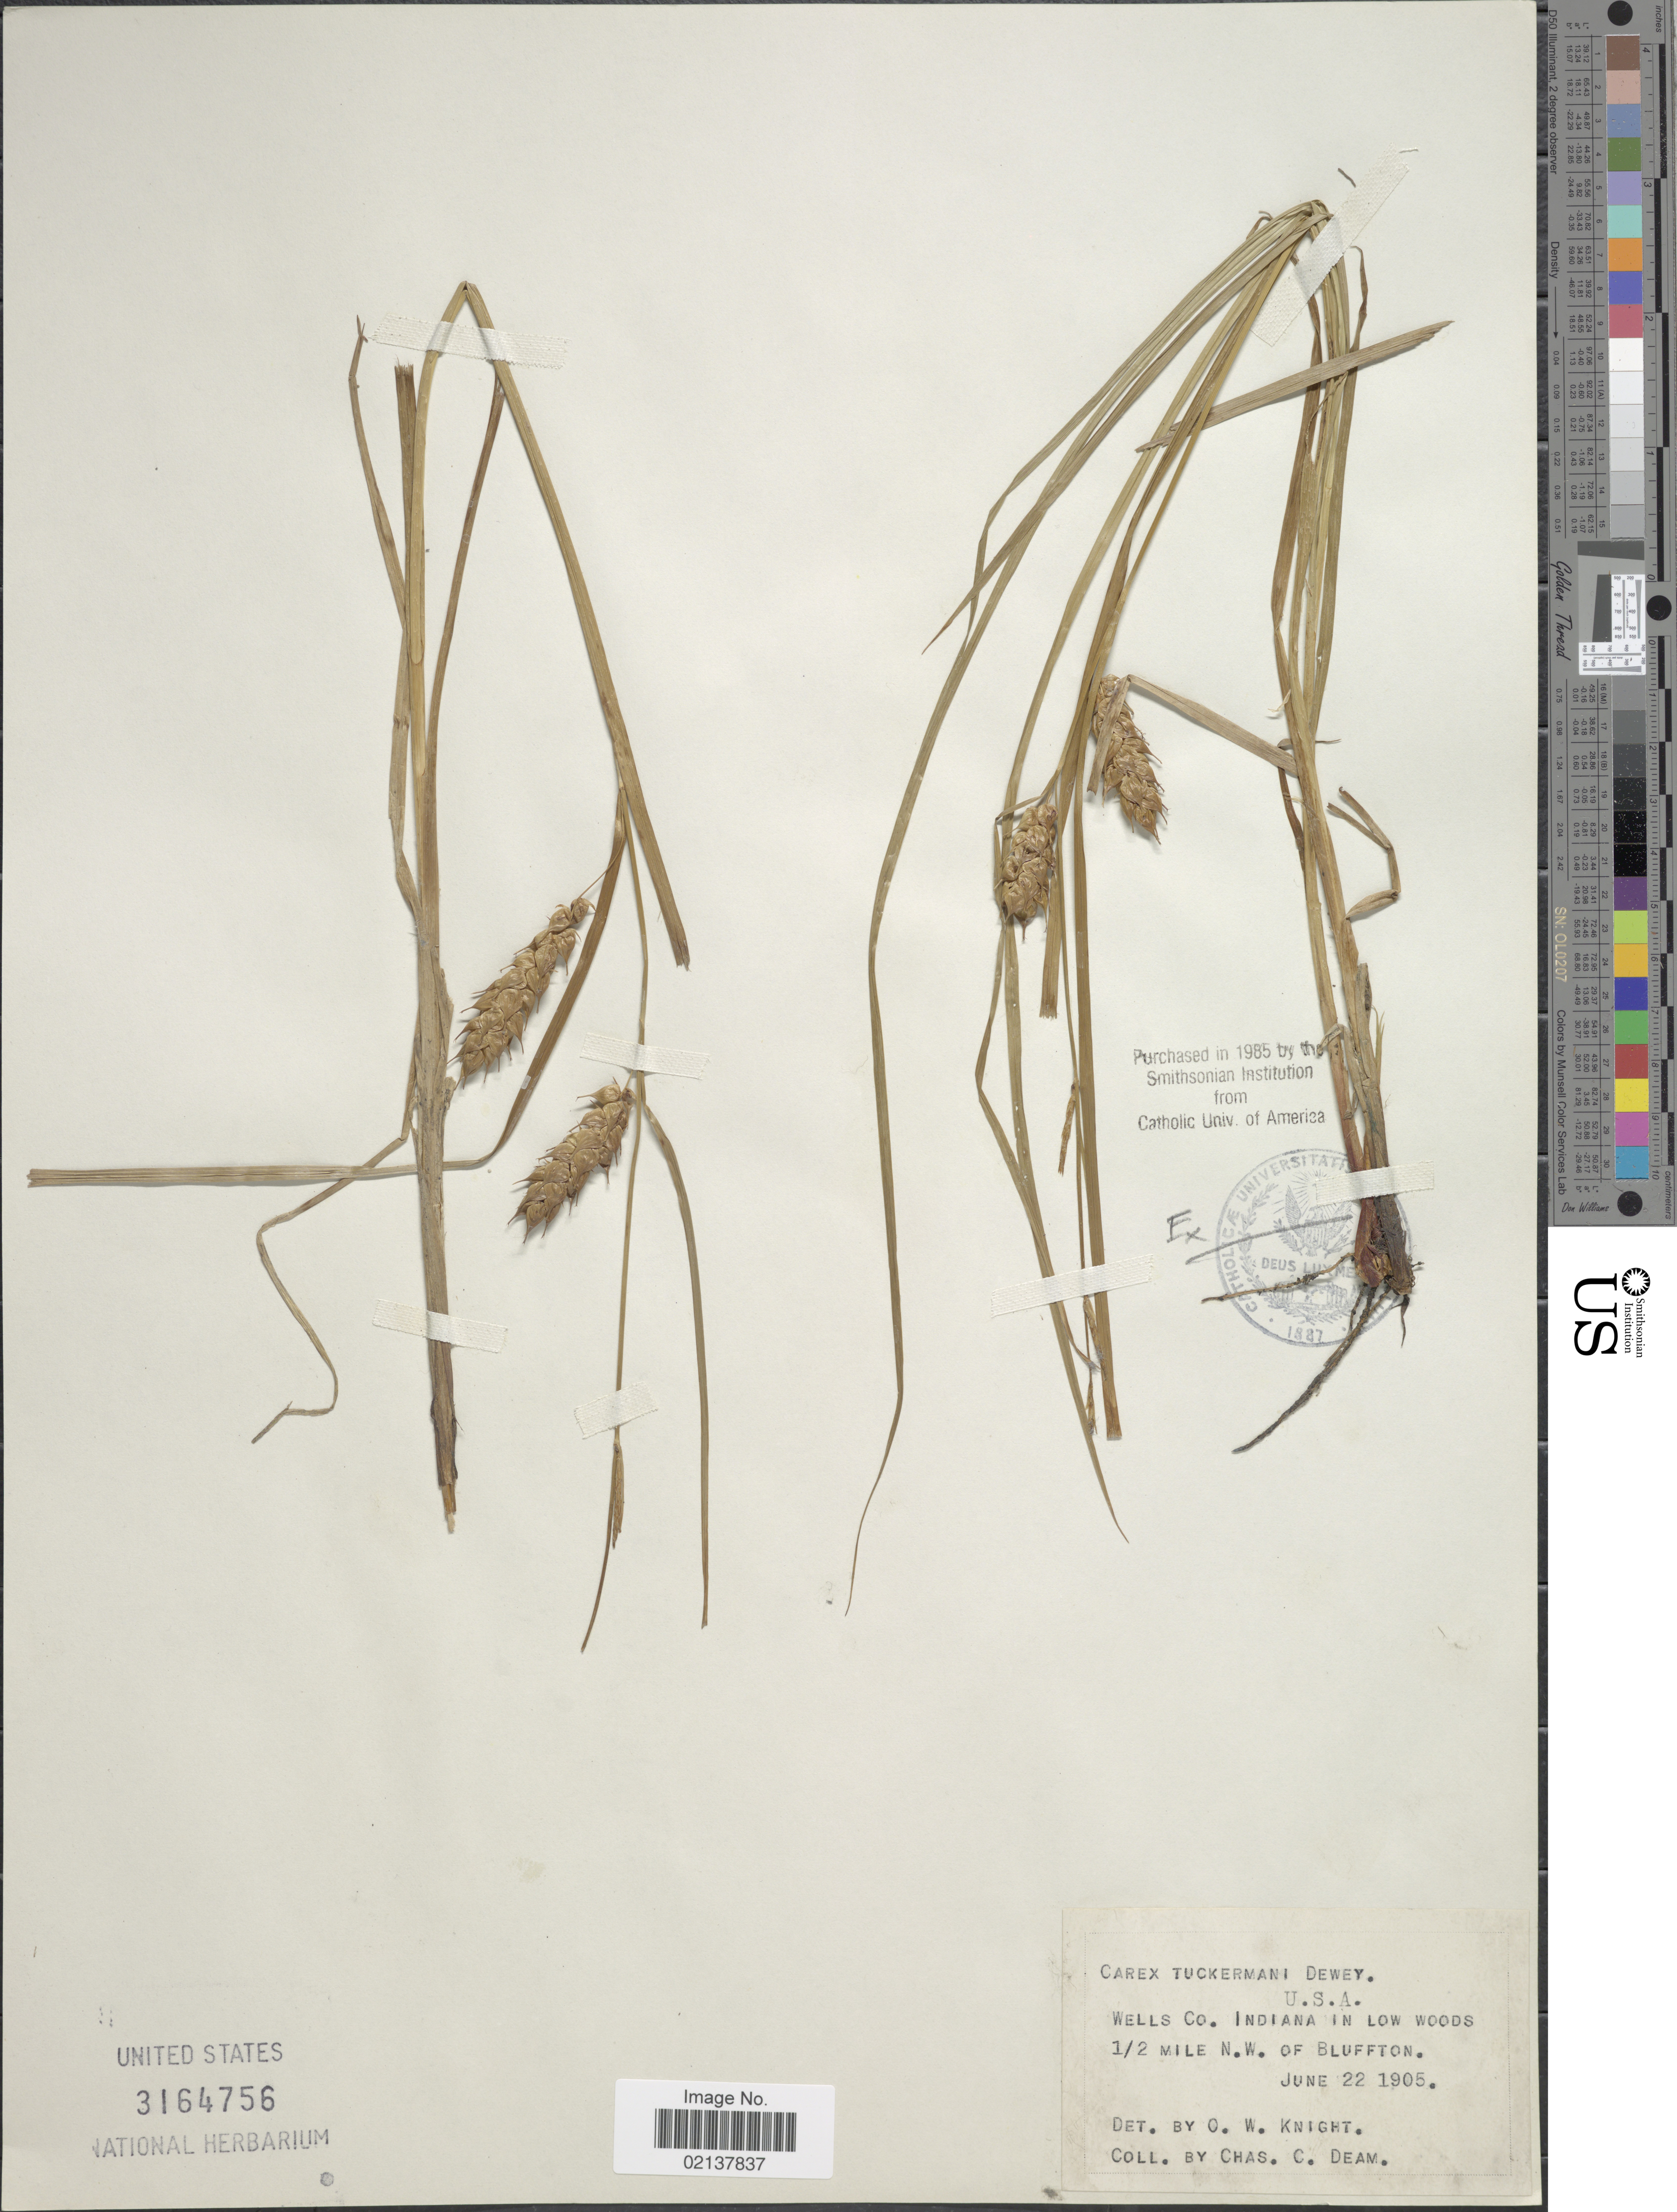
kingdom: Plantae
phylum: Tracheophyta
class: Liliopsida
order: Poales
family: Cyperaceae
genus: Carex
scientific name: Carex tuckermanii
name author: Boott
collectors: C. Deam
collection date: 1905-06-22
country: United States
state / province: Indiana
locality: Wells Co. Indiana in low woods ½ Mile N.W. of Bluffton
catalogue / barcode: US 3164756